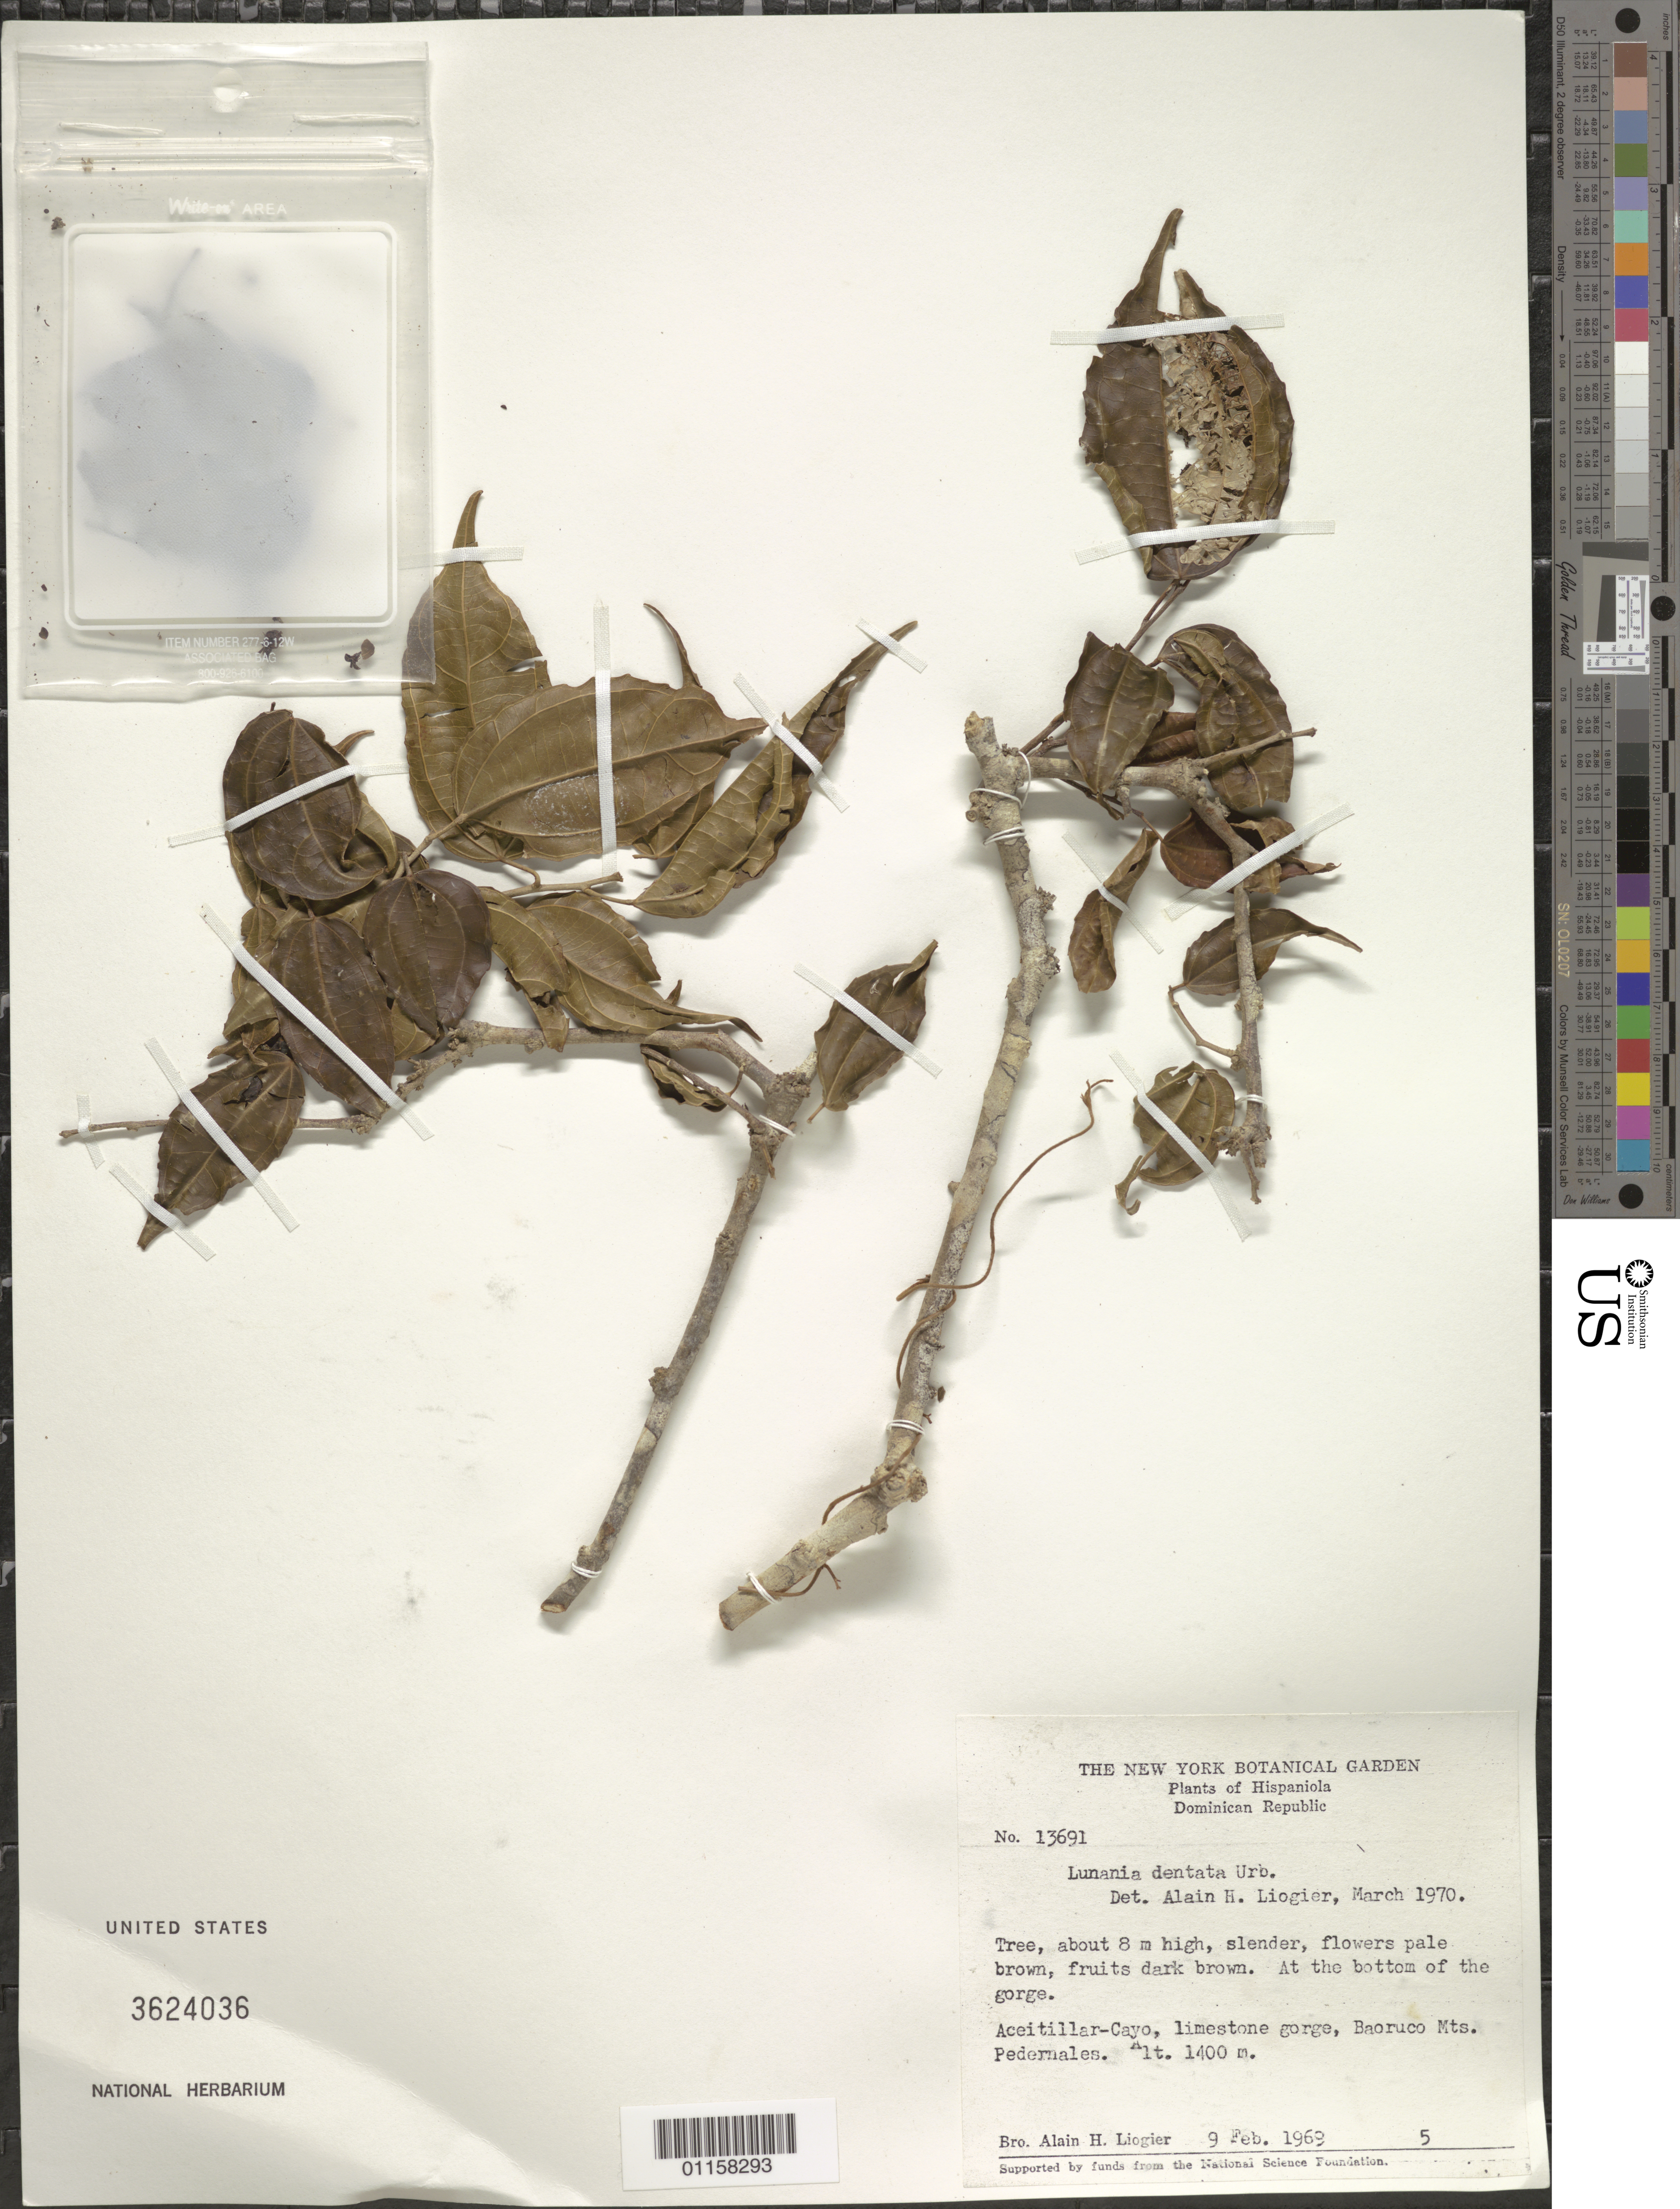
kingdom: Plantae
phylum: Tracheophyta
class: Magnoliopsida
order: Malpighiales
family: Salicaceae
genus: Lunania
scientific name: Lunania dentata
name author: Urb.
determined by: Liogier, Alain H.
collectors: A. H. Liogier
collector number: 13691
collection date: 1969-02-09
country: Dominican Republic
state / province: Pedernales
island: Hispaniola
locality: Baoruco, Aceitillar-Cayo.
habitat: Limestone gorge. At the bottom of the gorge.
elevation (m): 1400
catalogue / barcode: US 3624036